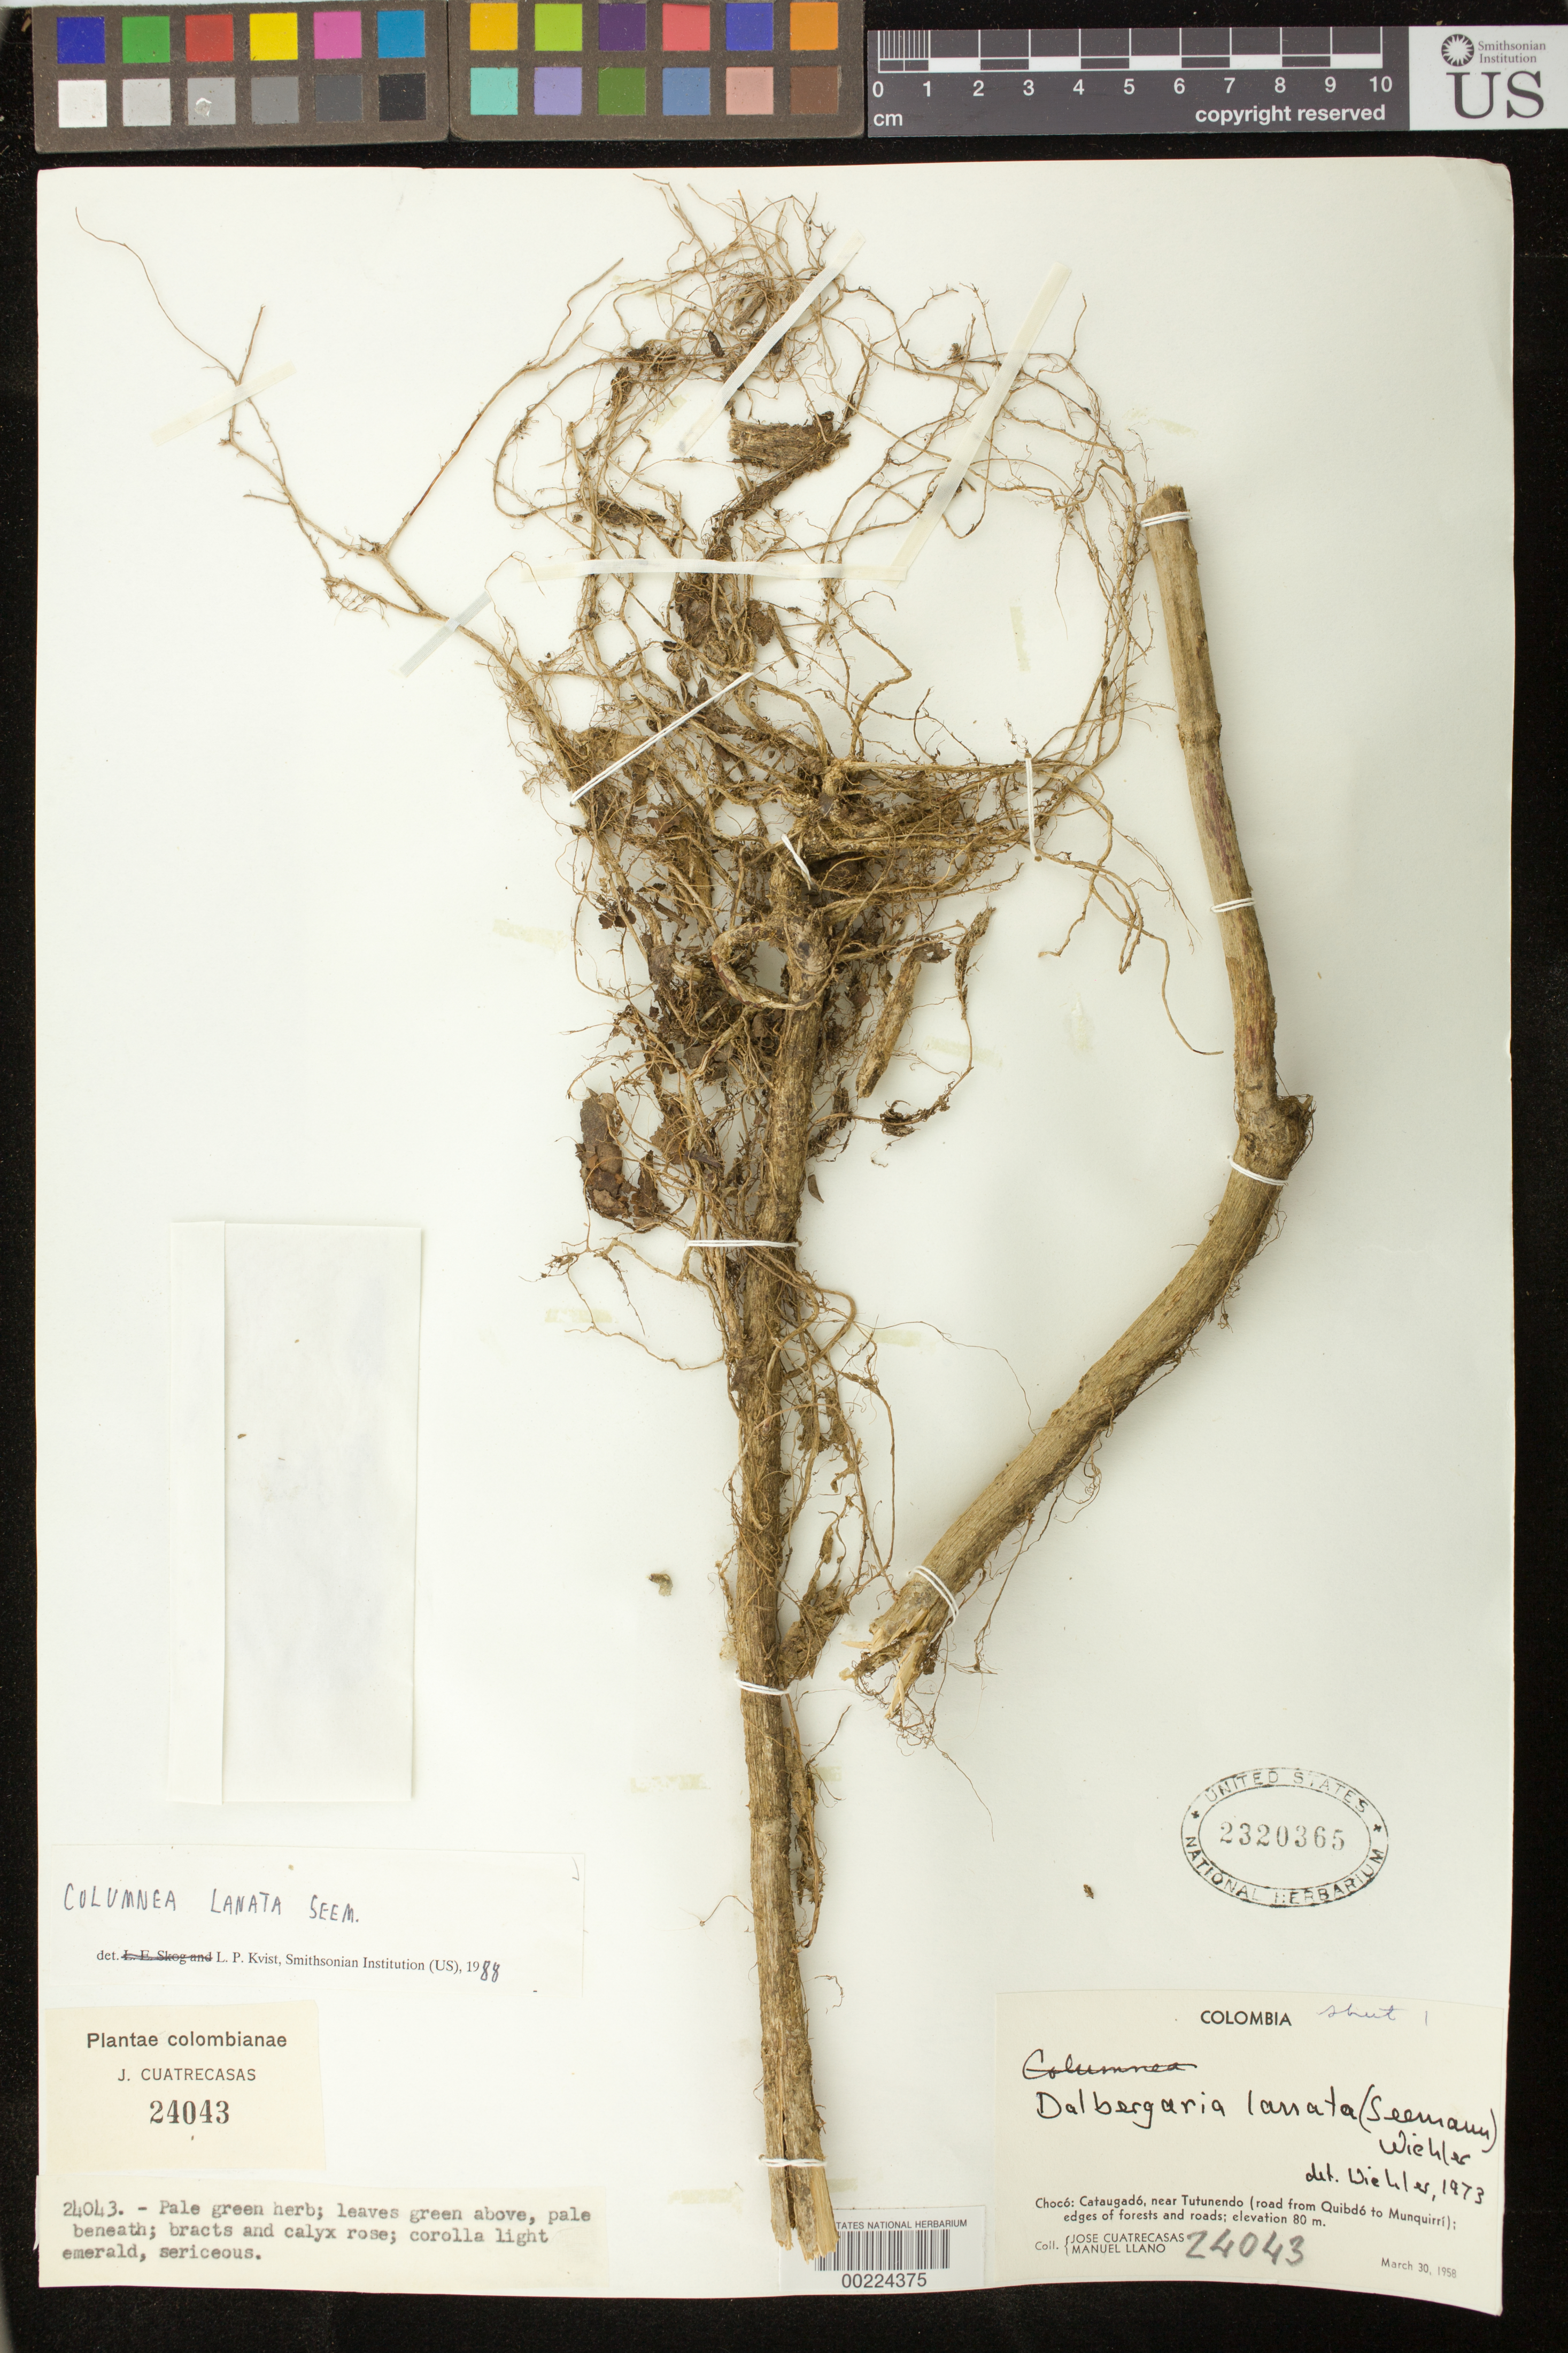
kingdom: Plantae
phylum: Tracheophyta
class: Magnoliopsida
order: Lamiales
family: Gesneriaceae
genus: Columnea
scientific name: Columnea lanata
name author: (Seem.) Kuntze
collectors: J. Cuatrecasas & M. Llano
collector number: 24043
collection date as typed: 30 Mar 1958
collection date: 1958-03-30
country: Colombia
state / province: Chocó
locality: Cataugadó near Tutunendo (road from Quibdó to Munquirrí)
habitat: Edges of forests and roads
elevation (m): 80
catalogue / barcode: US 2320365